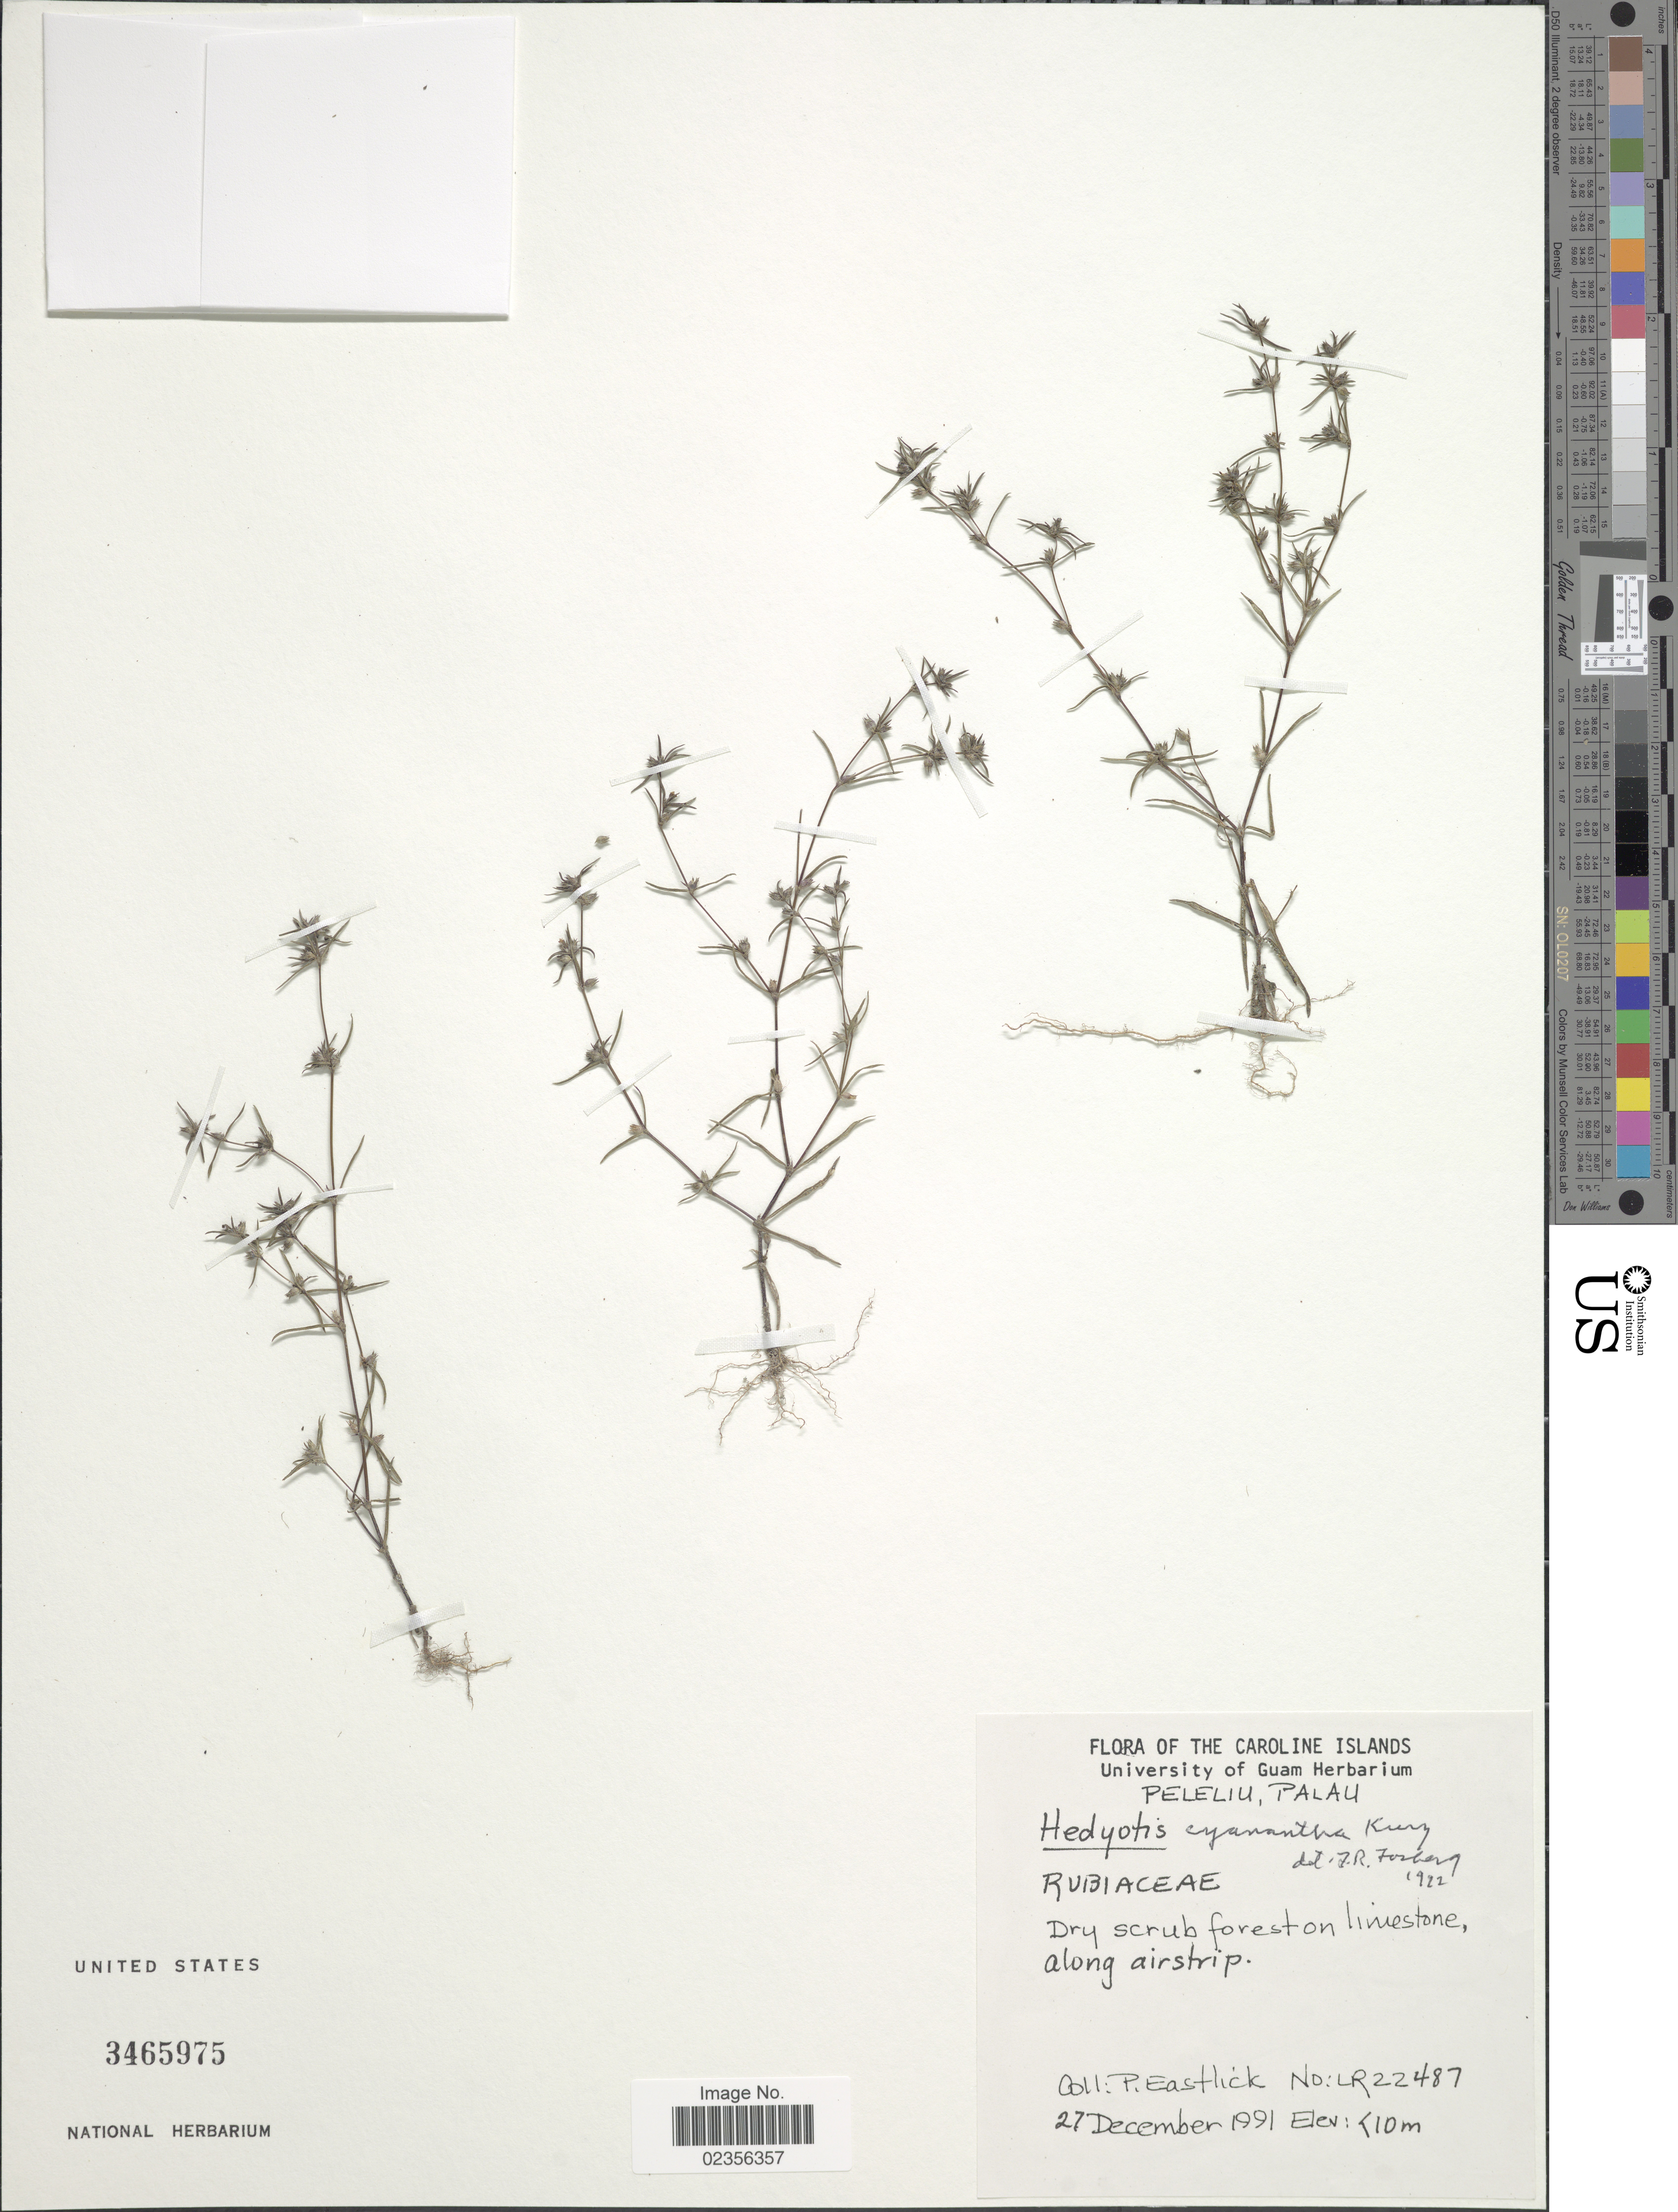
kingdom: Plantae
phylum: Tracheophyta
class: Magnoliopsida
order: Gentianales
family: Rubiaceae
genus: Hedyotis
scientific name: Hedyotis cyanantha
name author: Kurz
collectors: P. Eastlick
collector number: LR 22487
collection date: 1991-12-27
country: Palau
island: Beliliou [Peleliu]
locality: Peleliu, Palau, along airstrip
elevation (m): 10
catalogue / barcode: US 3465975